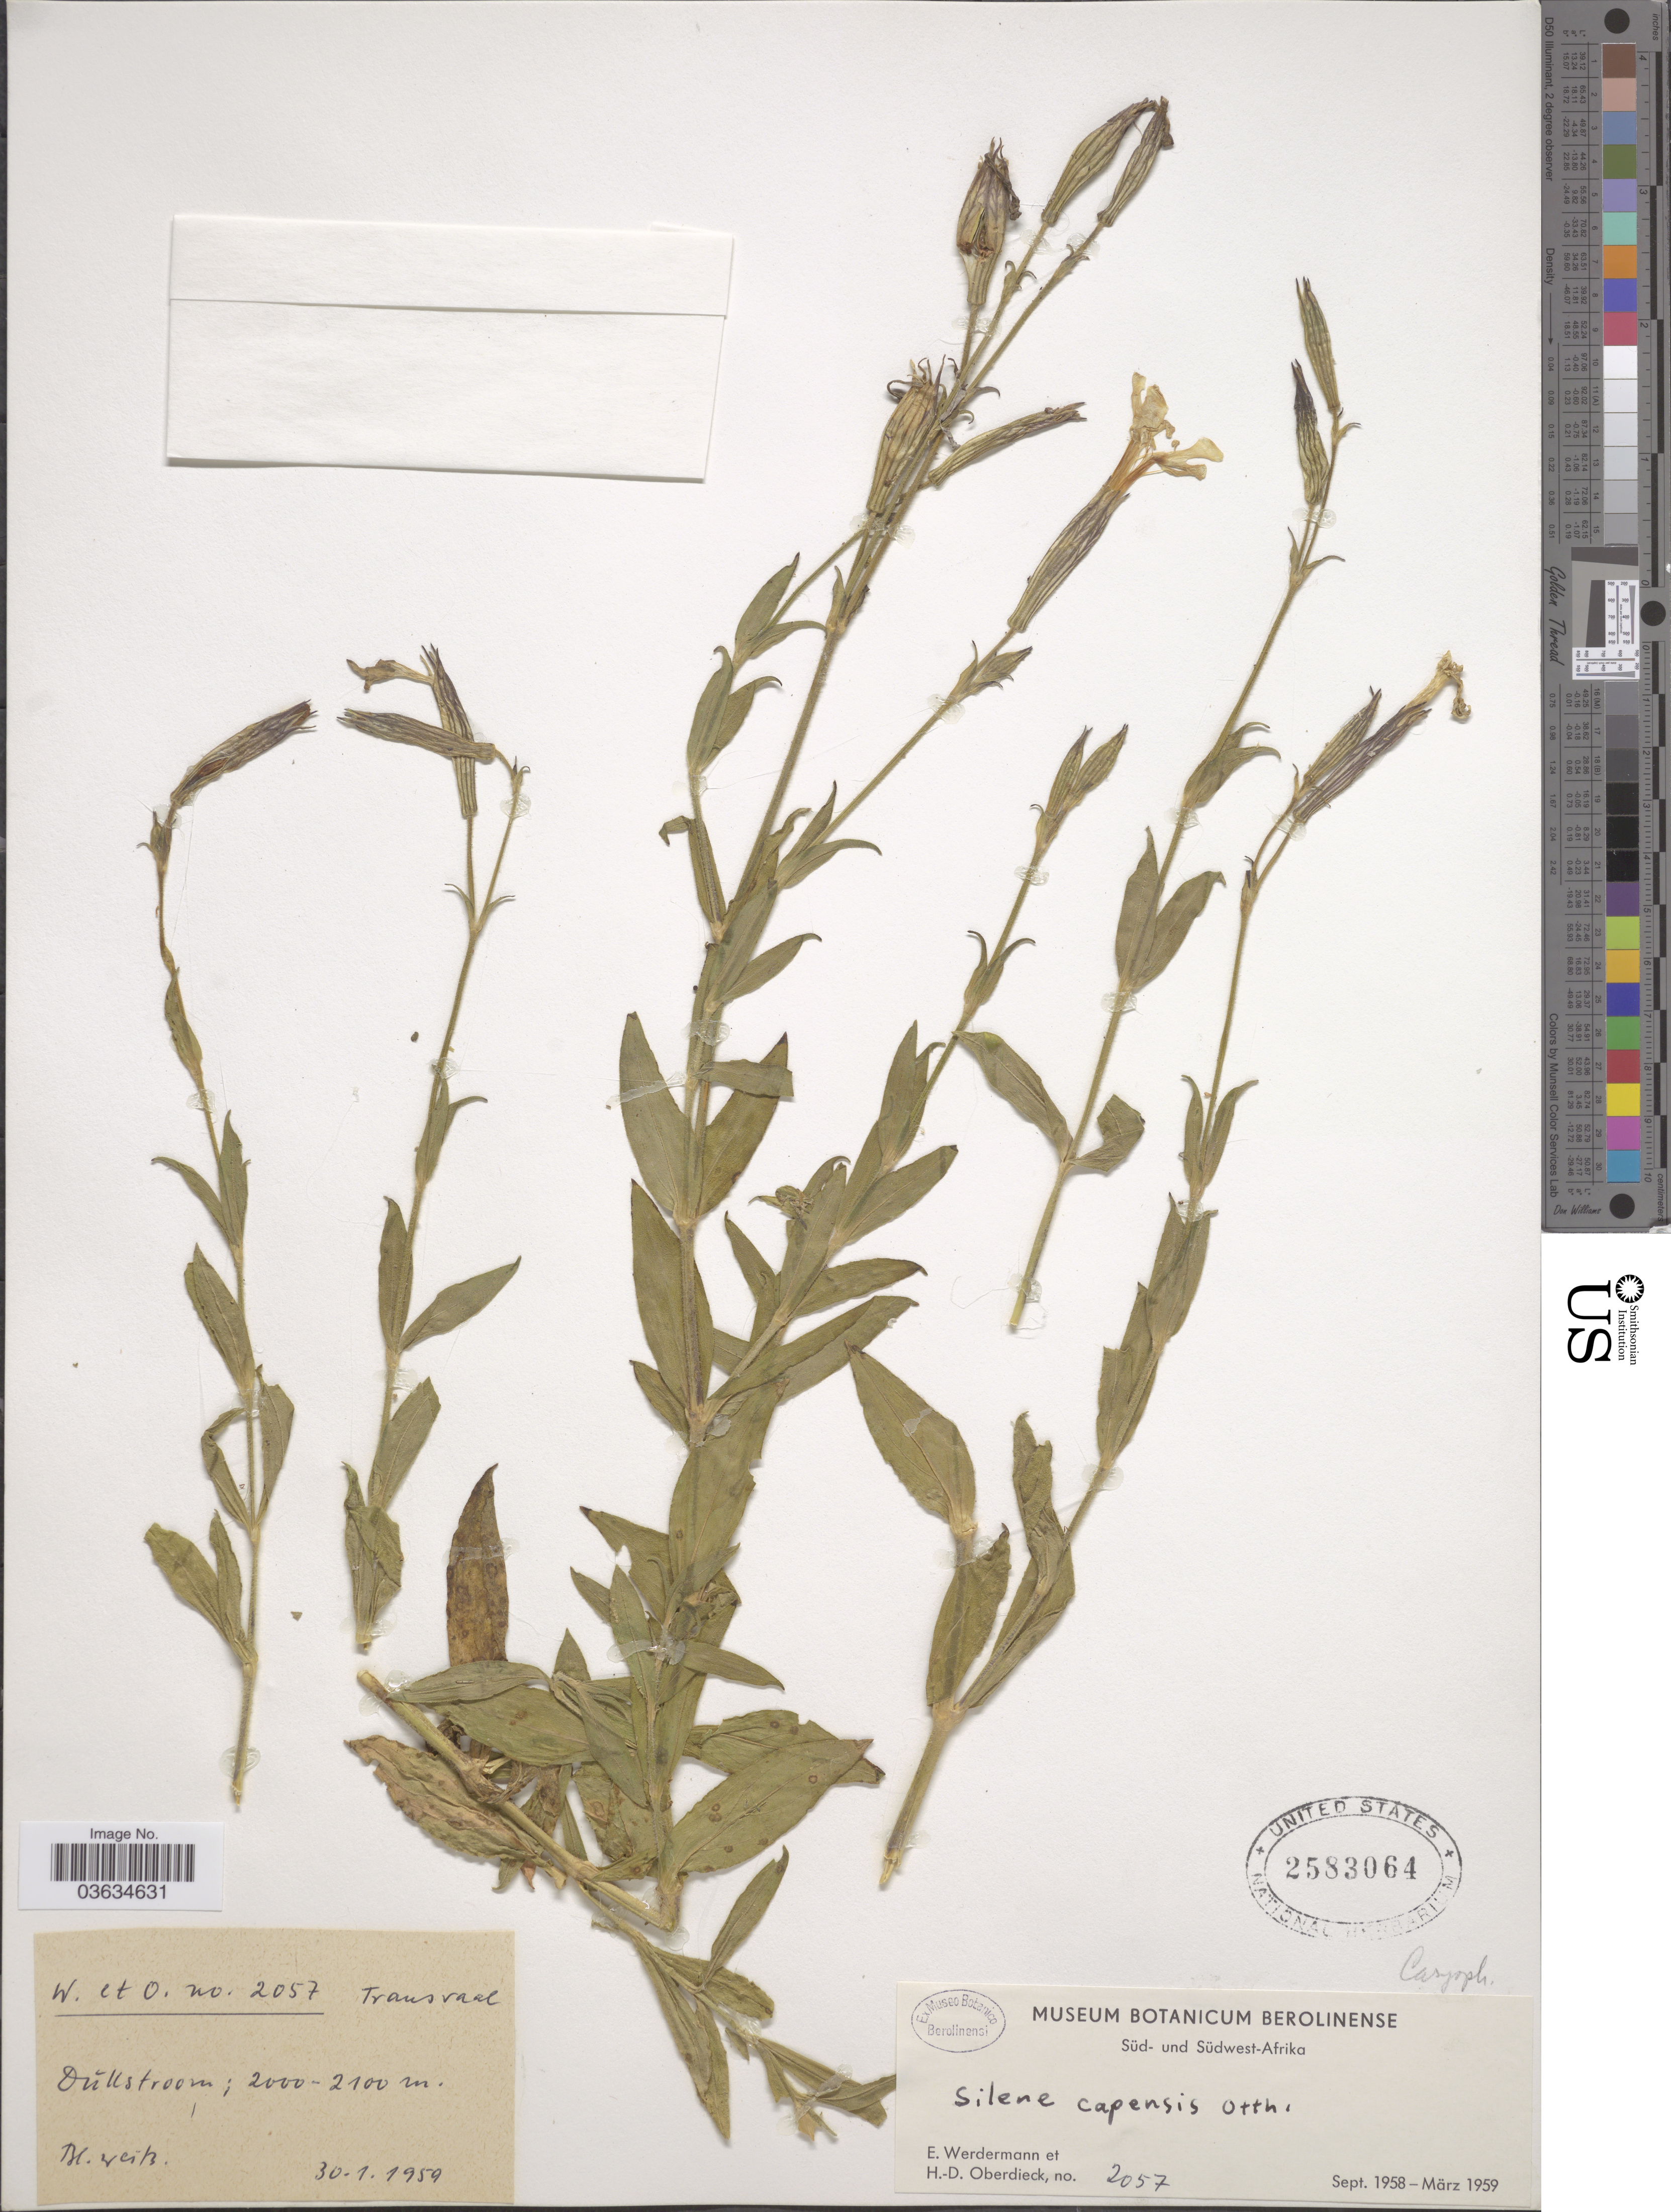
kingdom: Plantae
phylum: Tracheophyta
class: Magnoliopsida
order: Caryophyllales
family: Caryophyllaceae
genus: Silene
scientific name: Silene capensis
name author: Otth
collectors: E. Werdermann & H. Oberdieck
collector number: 2057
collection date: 1959-01-30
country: South Africa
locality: Transvaal. Düllstroom.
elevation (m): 2000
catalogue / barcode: US 2583064